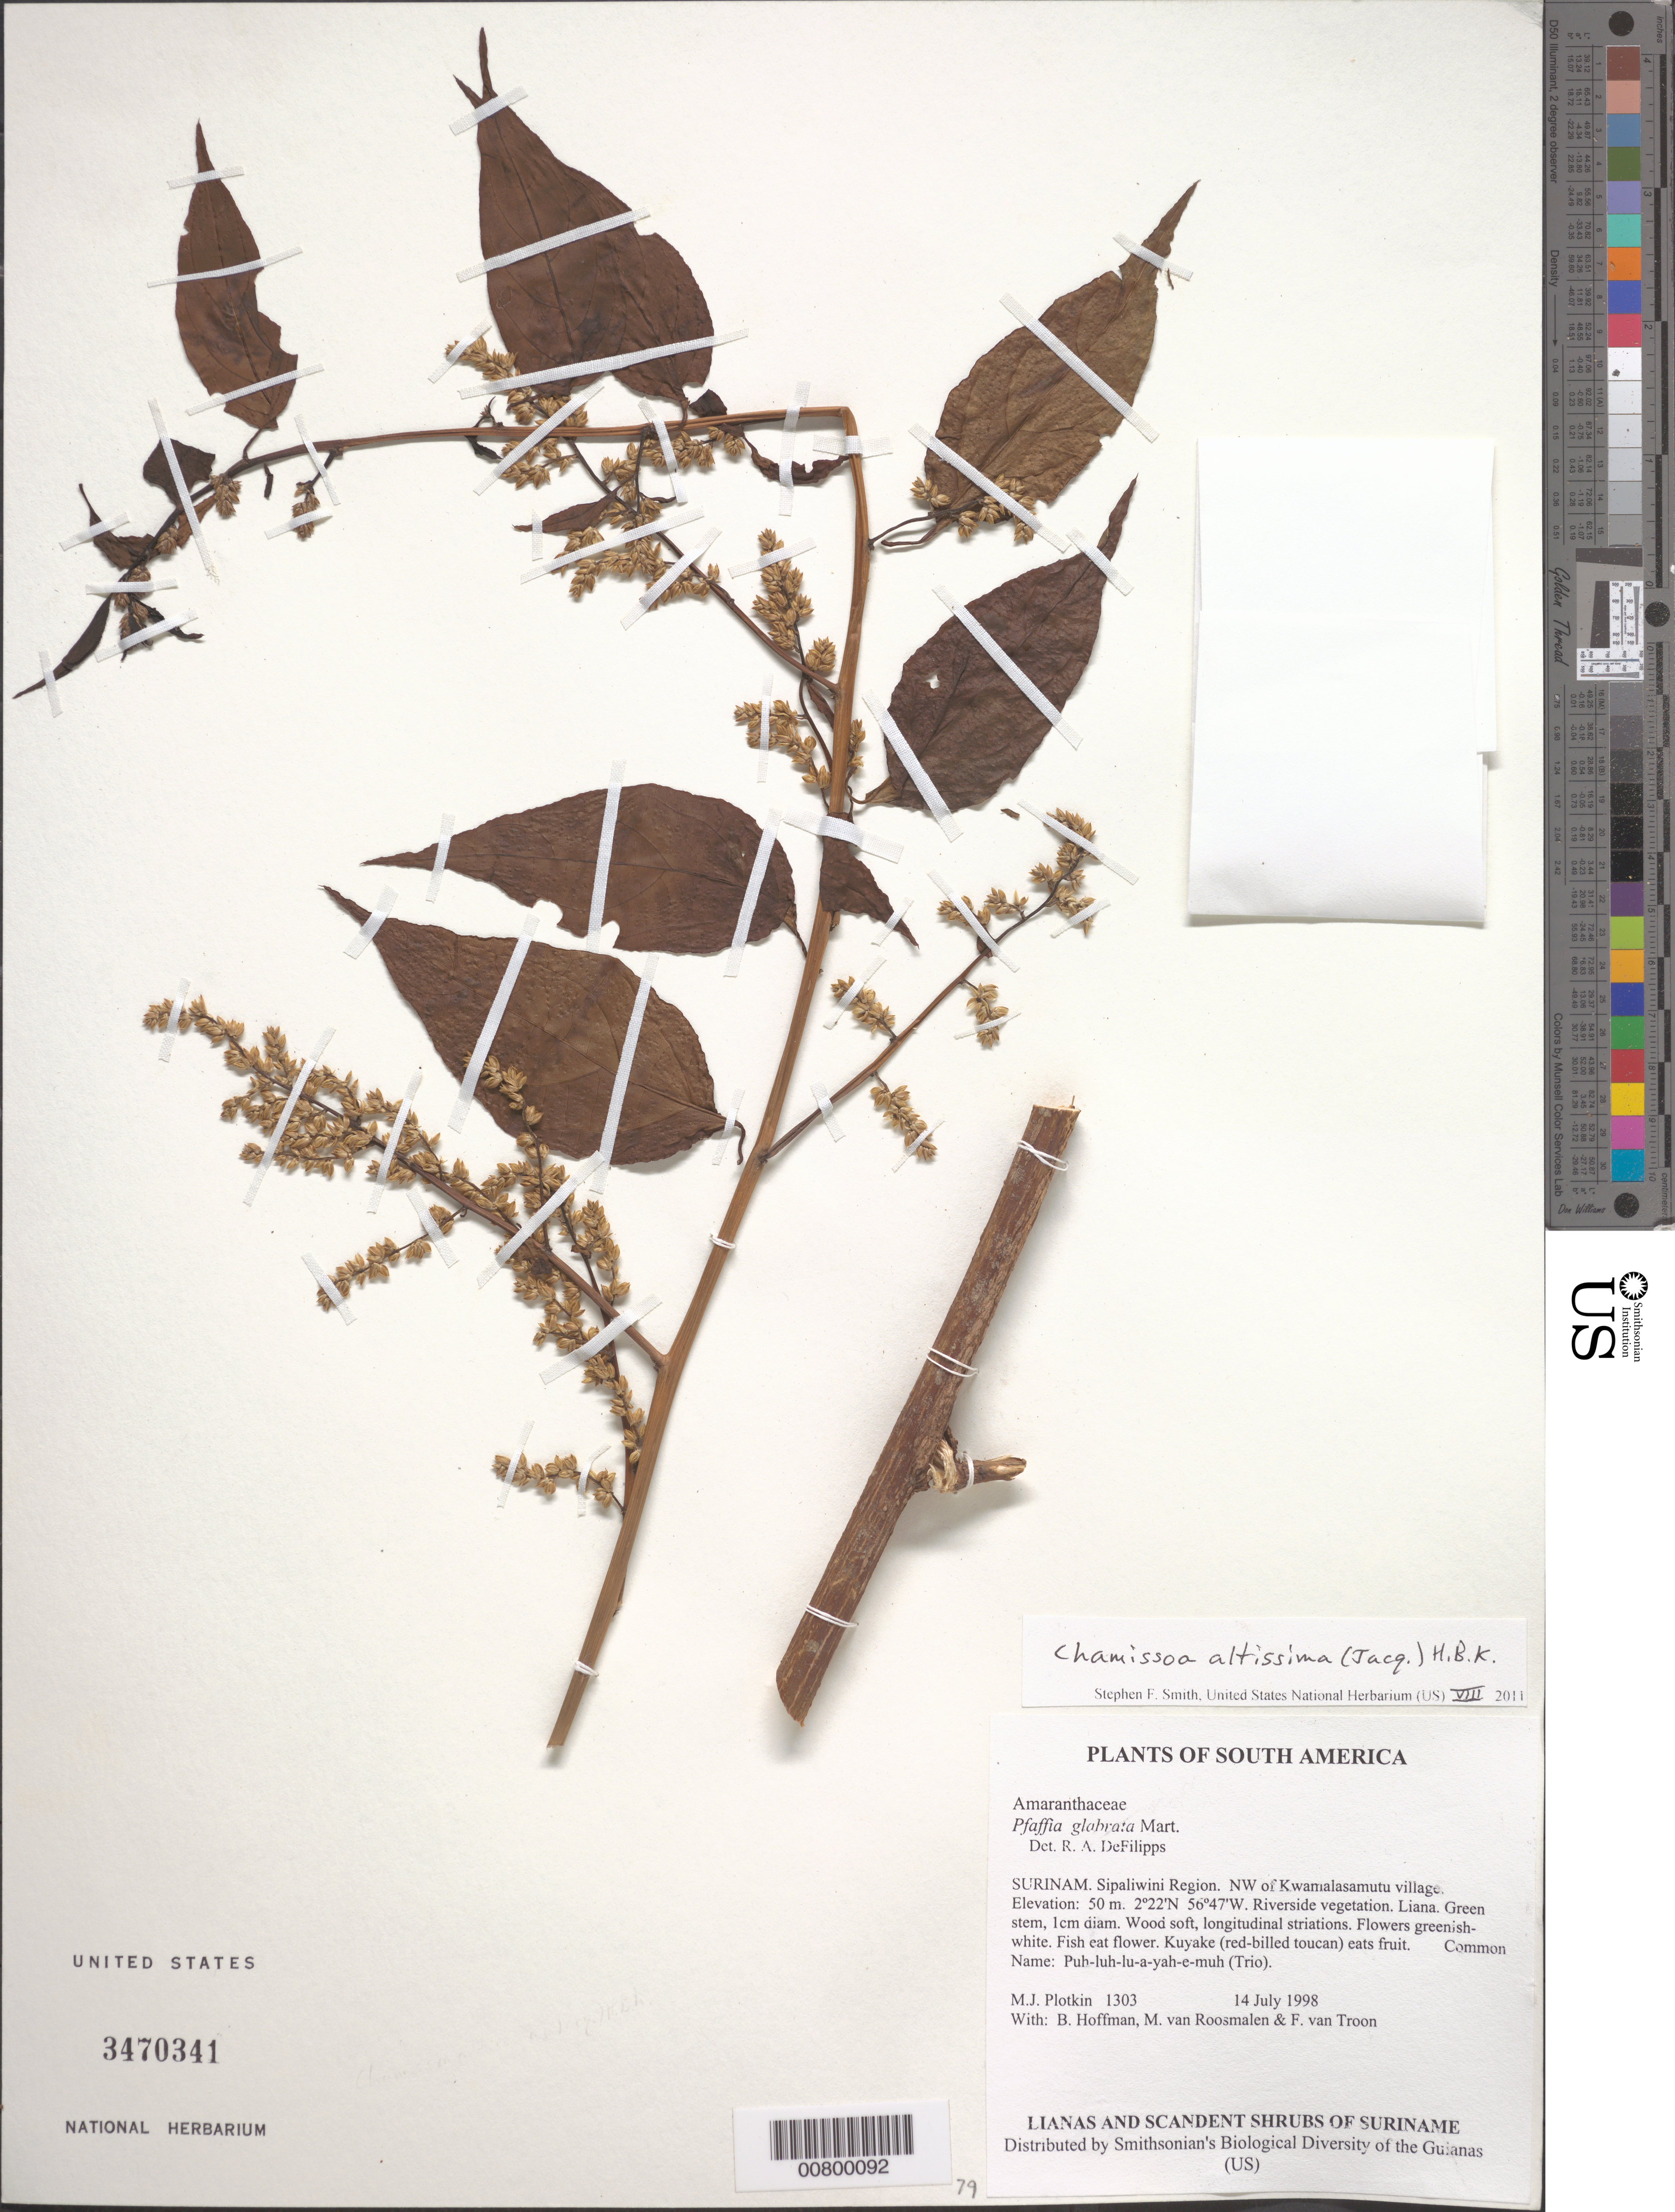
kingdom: Plantae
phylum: Tracheophyta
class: Magnoliopsida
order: Caryophyllales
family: Amaranthaceae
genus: Chamissoa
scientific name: Chamissoa altissima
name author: (Jacq.) Kunth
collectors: M. Plotkin, B. Hoffman, M. G. M. v. Roosmalen & F. Van Troon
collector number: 1303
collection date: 1998-07-14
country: Suriname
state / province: Sipaliwini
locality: NW of Kwamalasamutu Village.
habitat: Riverside vegetation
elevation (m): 50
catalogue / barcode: US 3470341